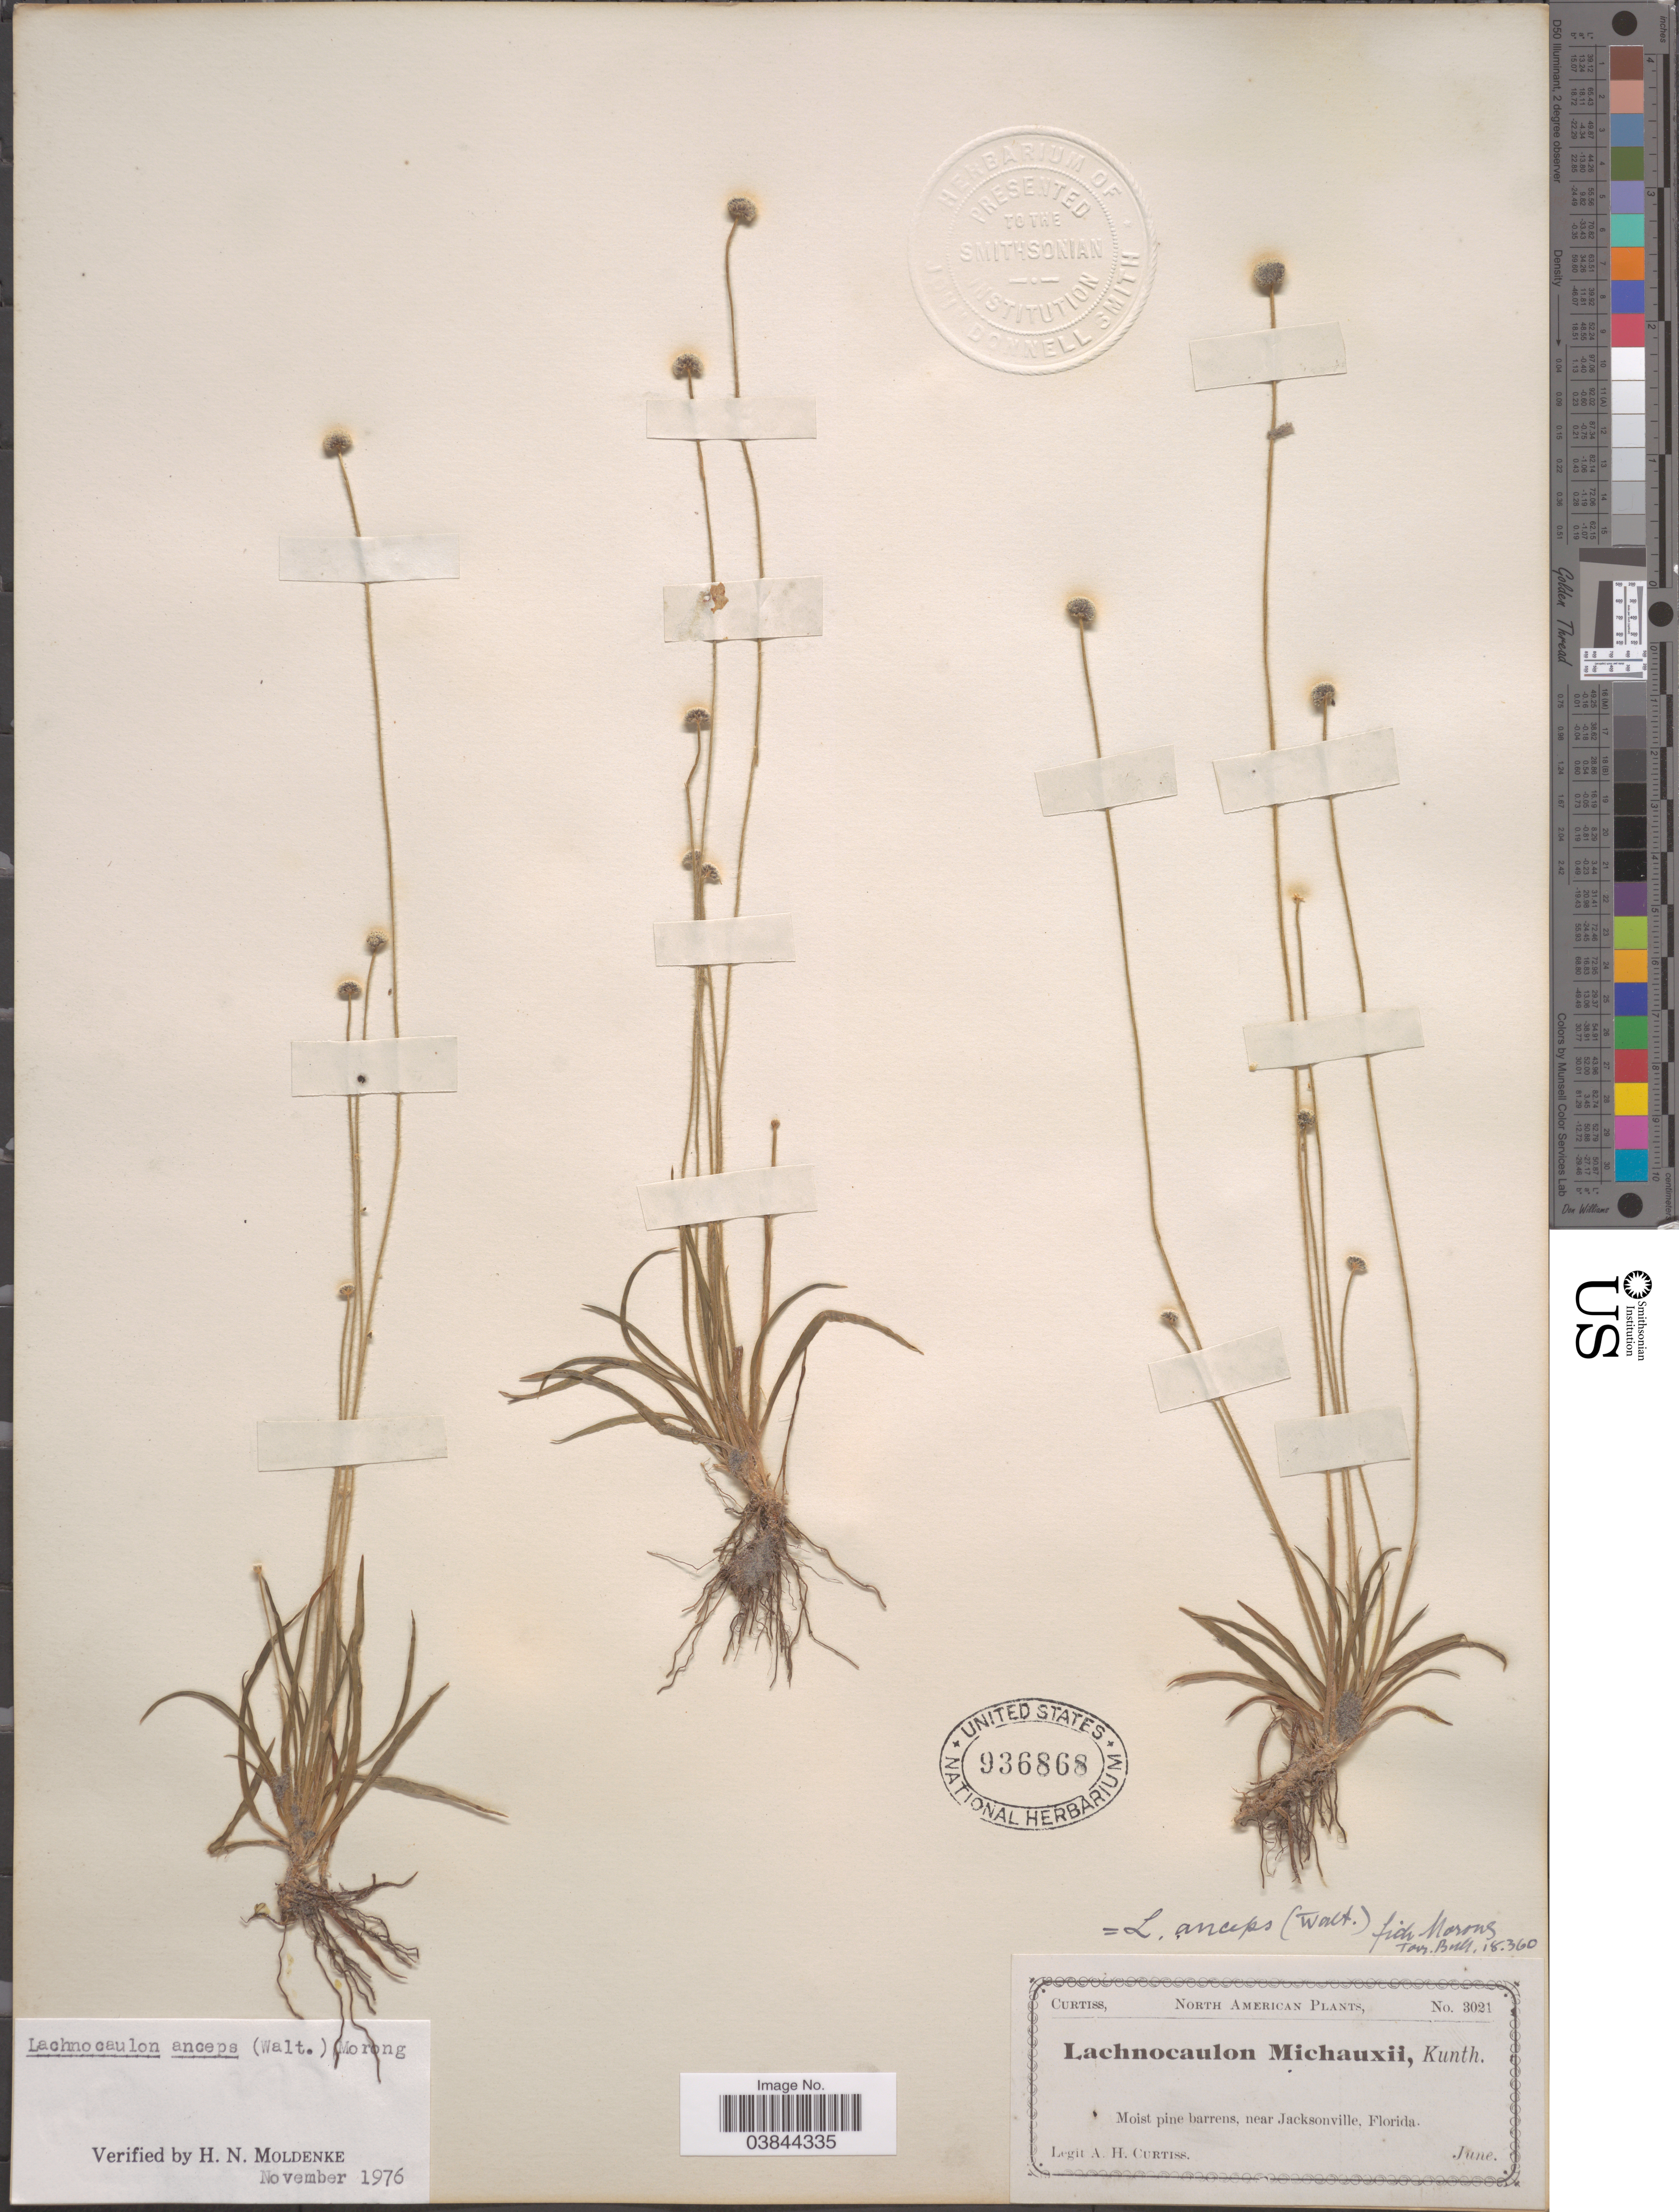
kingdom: Plantae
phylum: Tracheophyta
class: Liliopsida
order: Poales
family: Eriocaulaceae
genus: Lachnocaulon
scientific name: Lachnocaulon anceps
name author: (Walter) Morong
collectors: A. H. Curtiss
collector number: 3021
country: United States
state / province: Florida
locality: Near Jacksonville.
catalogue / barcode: US 936868